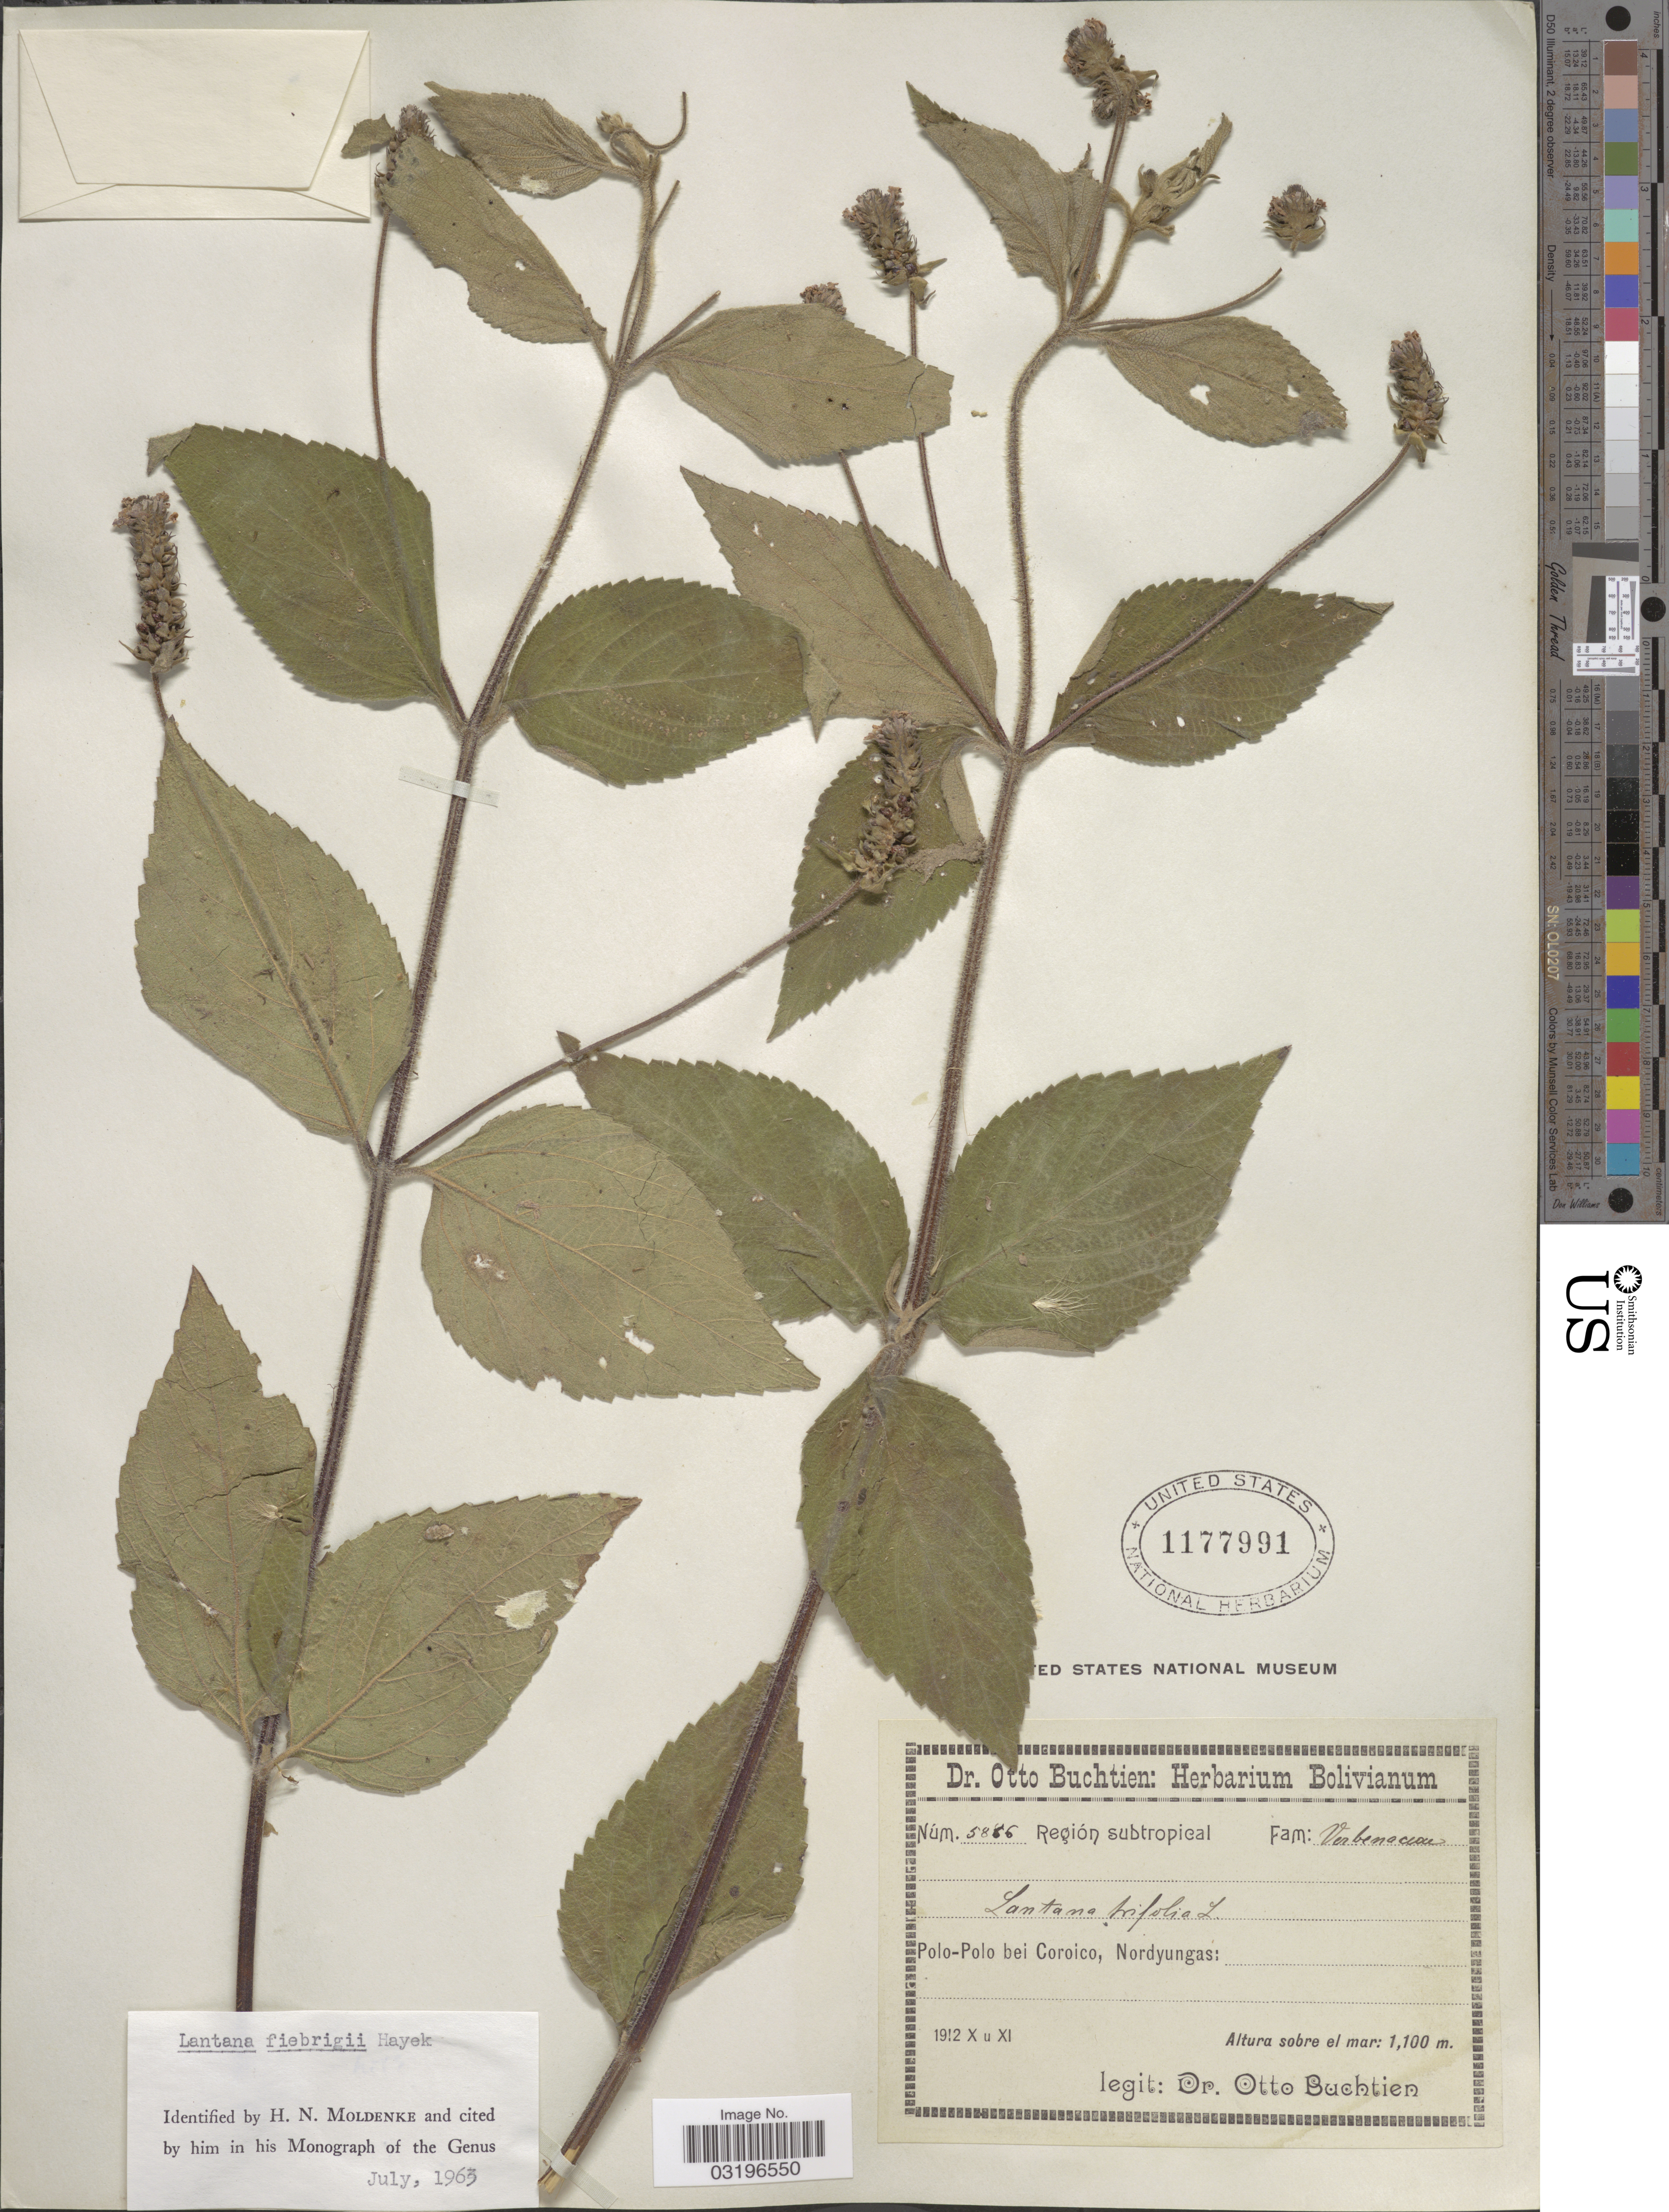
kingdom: Plantae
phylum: Tracheophyta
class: Magnoliopsida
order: Lamiales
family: Verbenaceae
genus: Lantana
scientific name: Lantana fiebrigii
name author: Hayek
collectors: O. Buchtien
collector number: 5886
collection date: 1912-10/1912-11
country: Bolivia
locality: Polo-Polo bei Coroico, Nordyungas.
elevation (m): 1100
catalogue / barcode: US 1177991